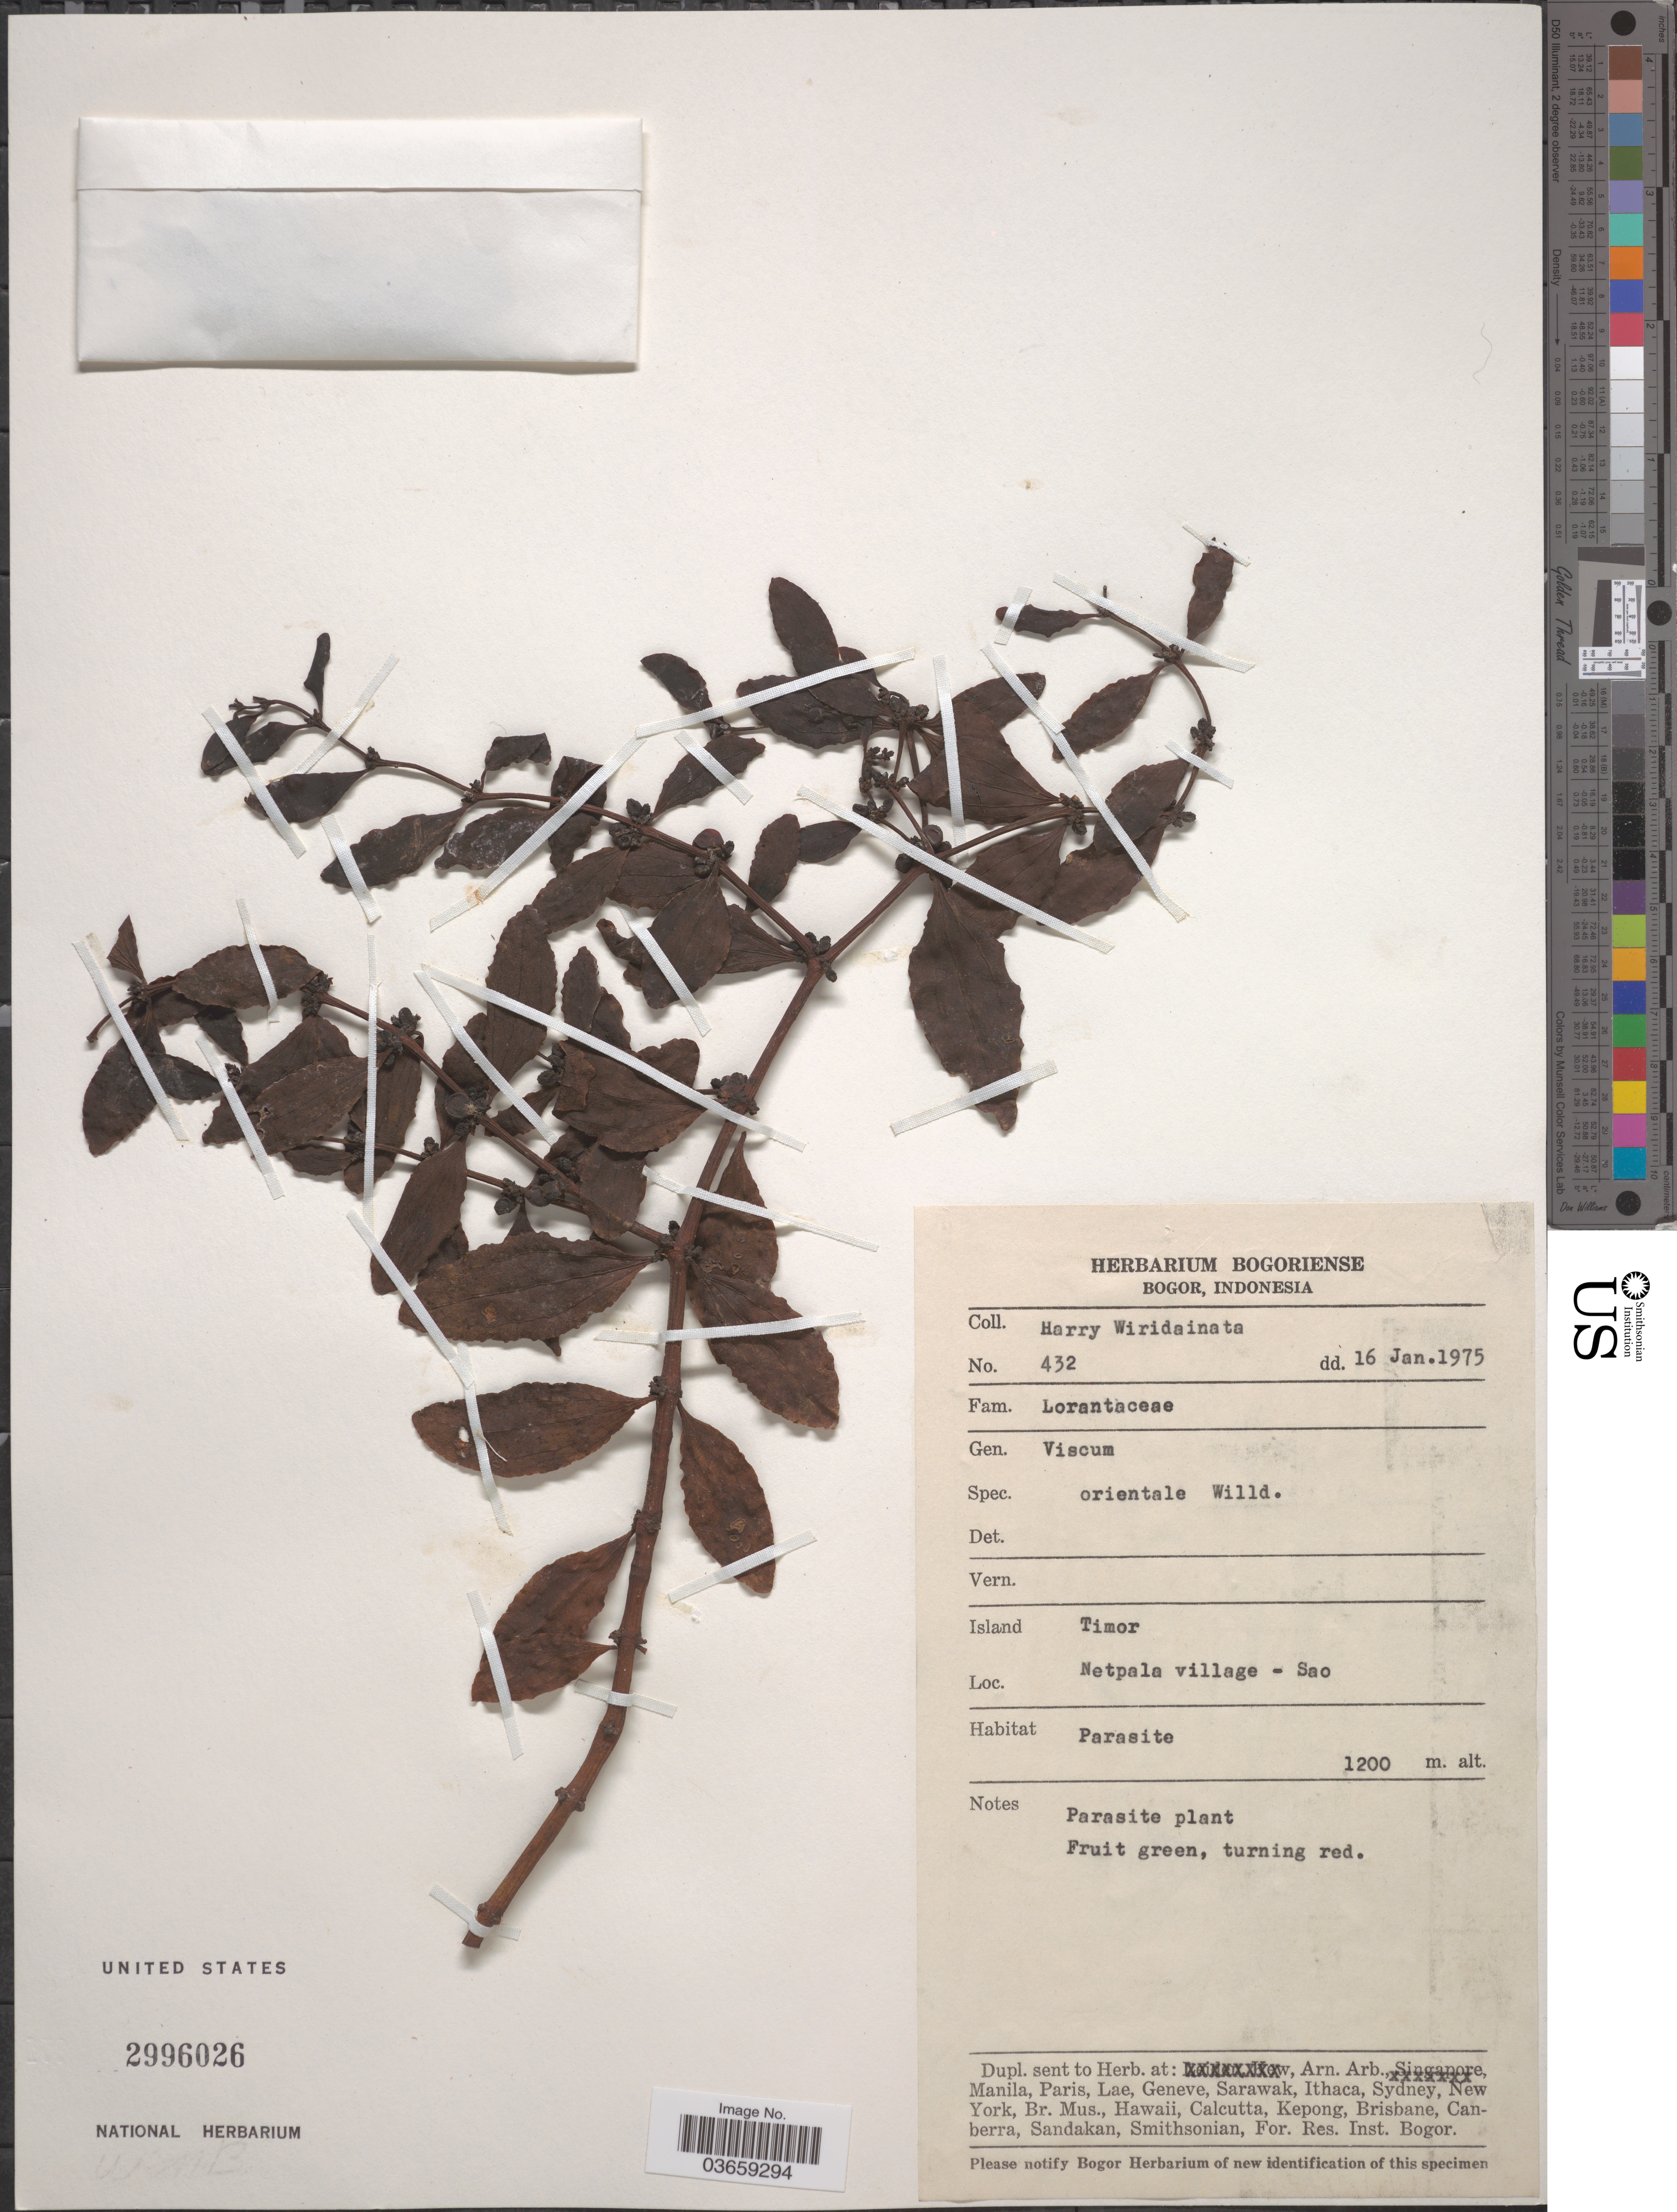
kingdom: Plantae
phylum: Tracheophyta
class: Magnoliopsida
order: Santalales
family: Viscaceae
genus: Viscum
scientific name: Viscum orientale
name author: DC.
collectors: H. Wiridainata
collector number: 432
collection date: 1975-01-16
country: Indonesia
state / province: Nusa Tenggara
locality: Island Timor. Netpala village - Sao.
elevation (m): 1200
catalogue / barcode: US 2996026